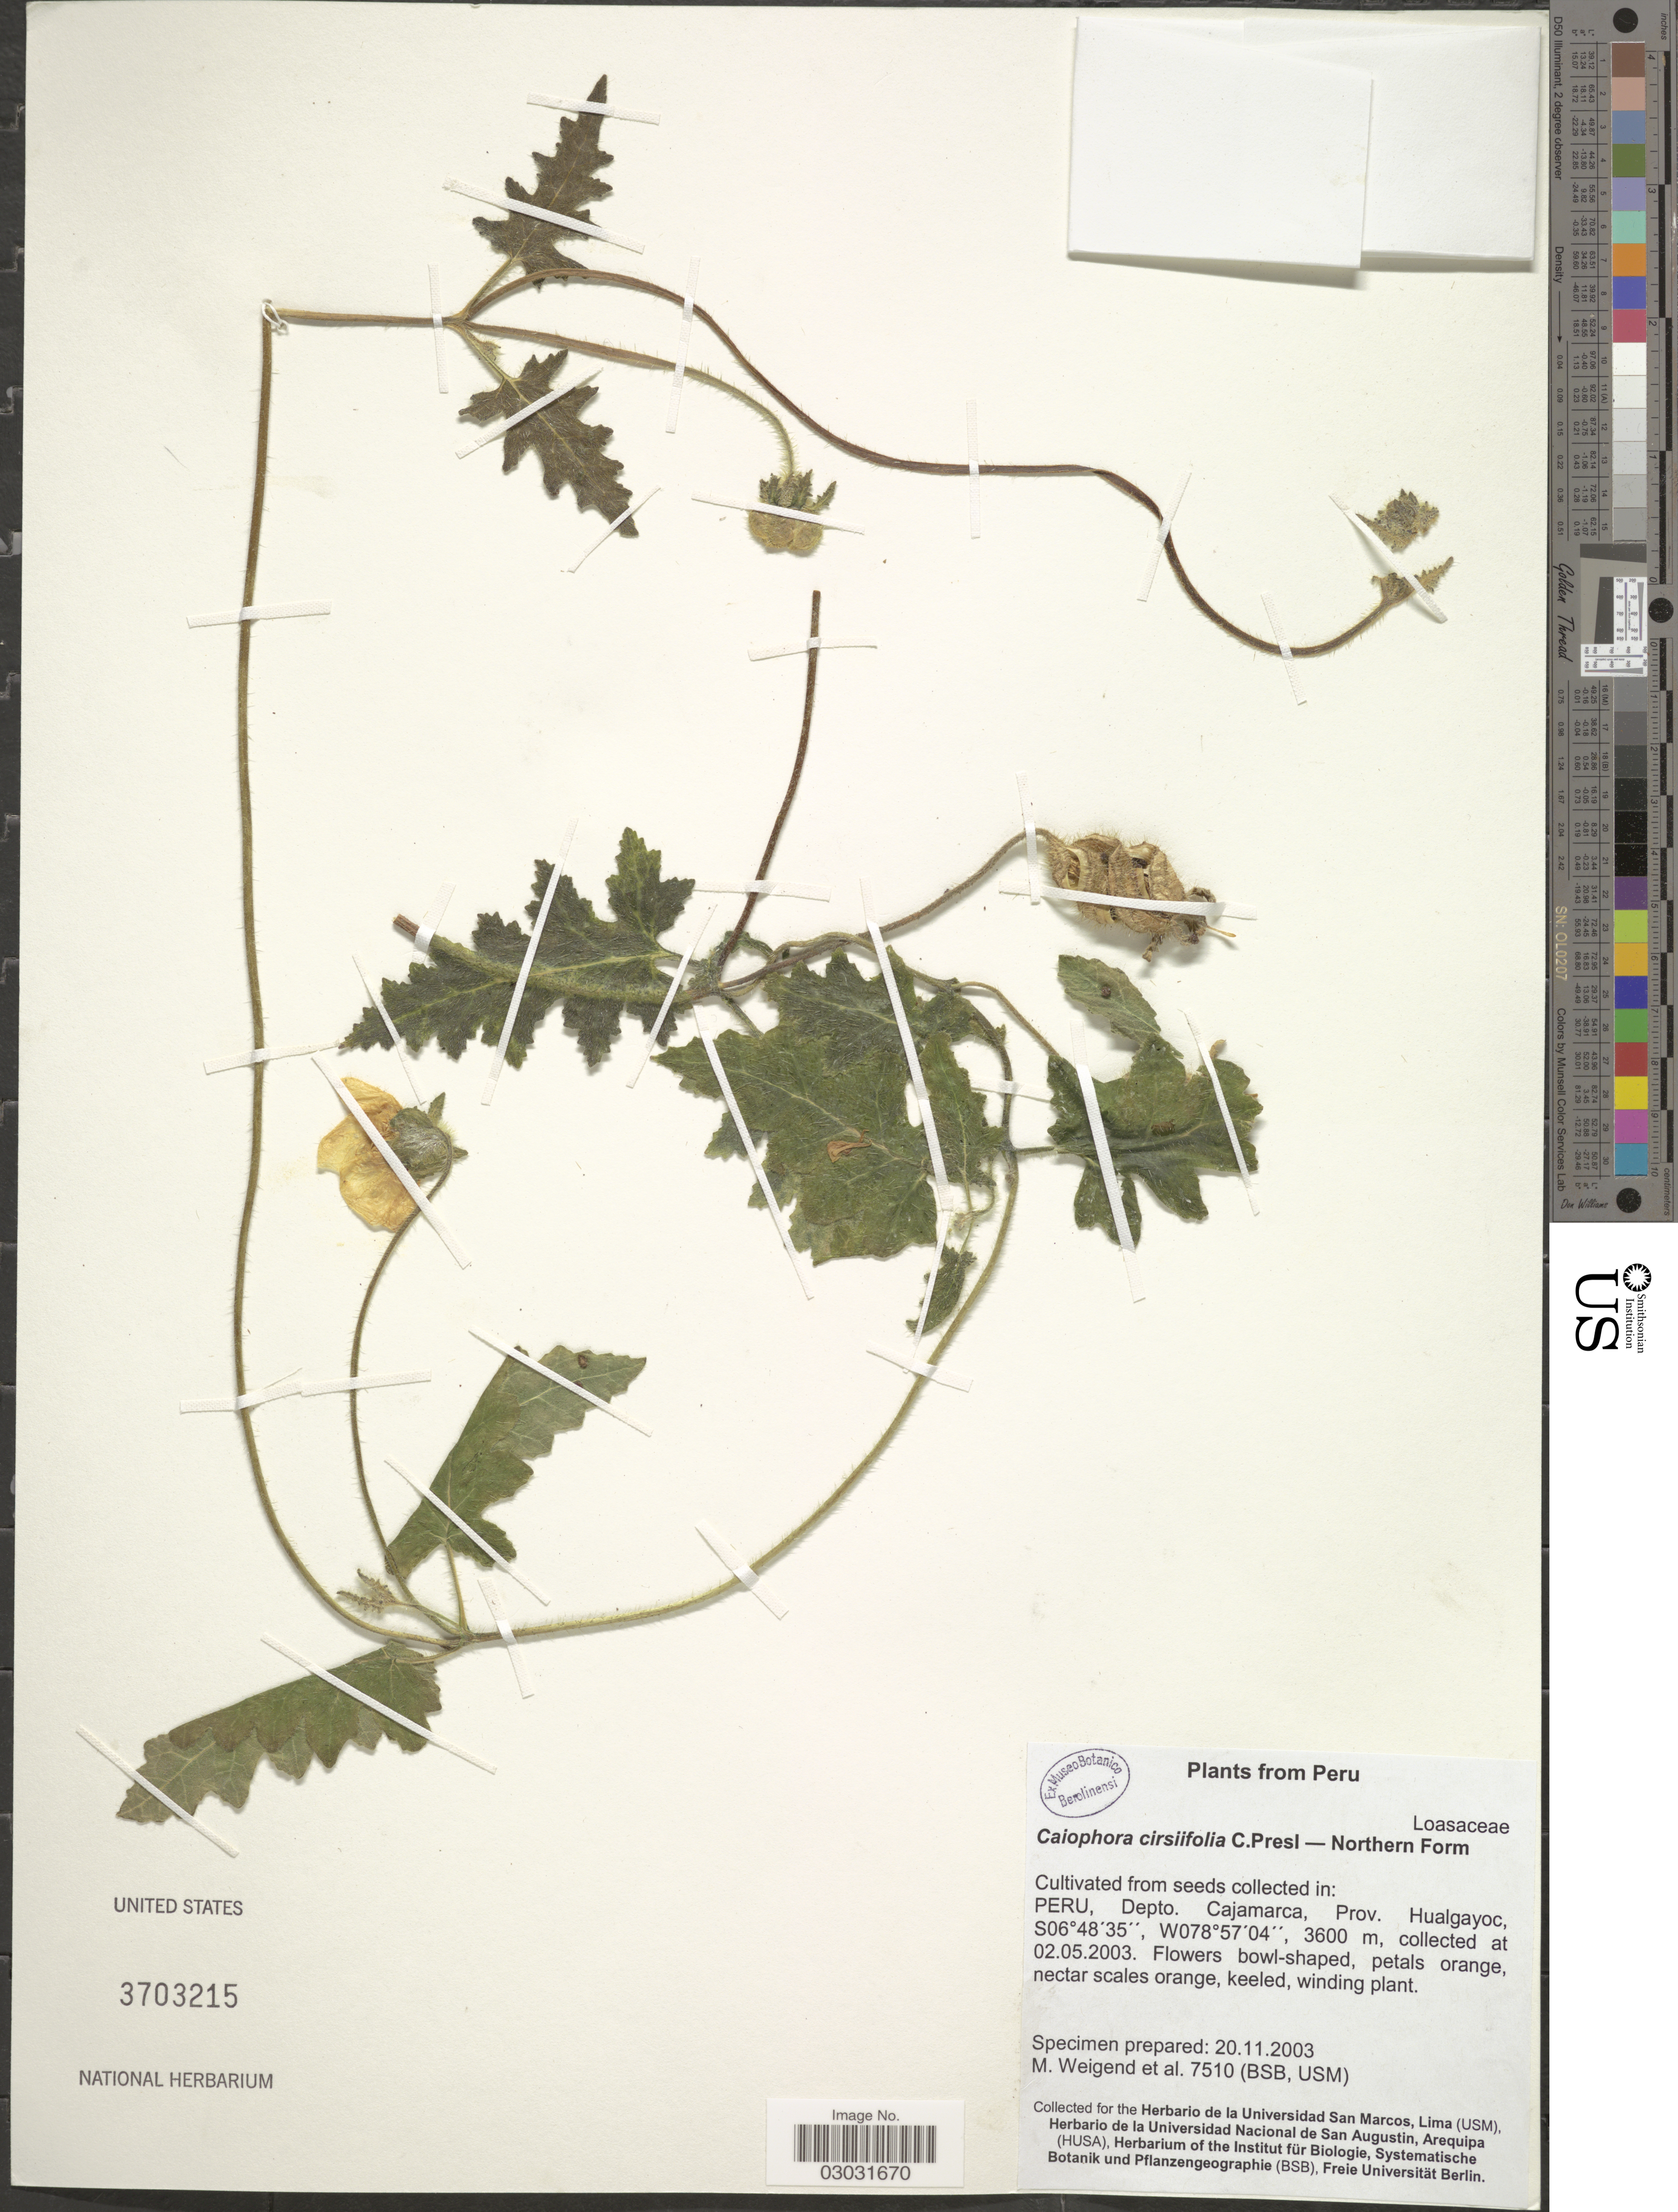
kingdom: Plantae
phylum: Tracheophyta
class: Magnoliopsida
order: Cornales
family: Loasaceae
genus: Caiophora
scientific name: Caiophora cirsiifolia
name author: C. Presl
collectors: M. Weigend & et al.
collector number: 7510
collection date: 2003-11-20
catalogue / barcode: US 3703215